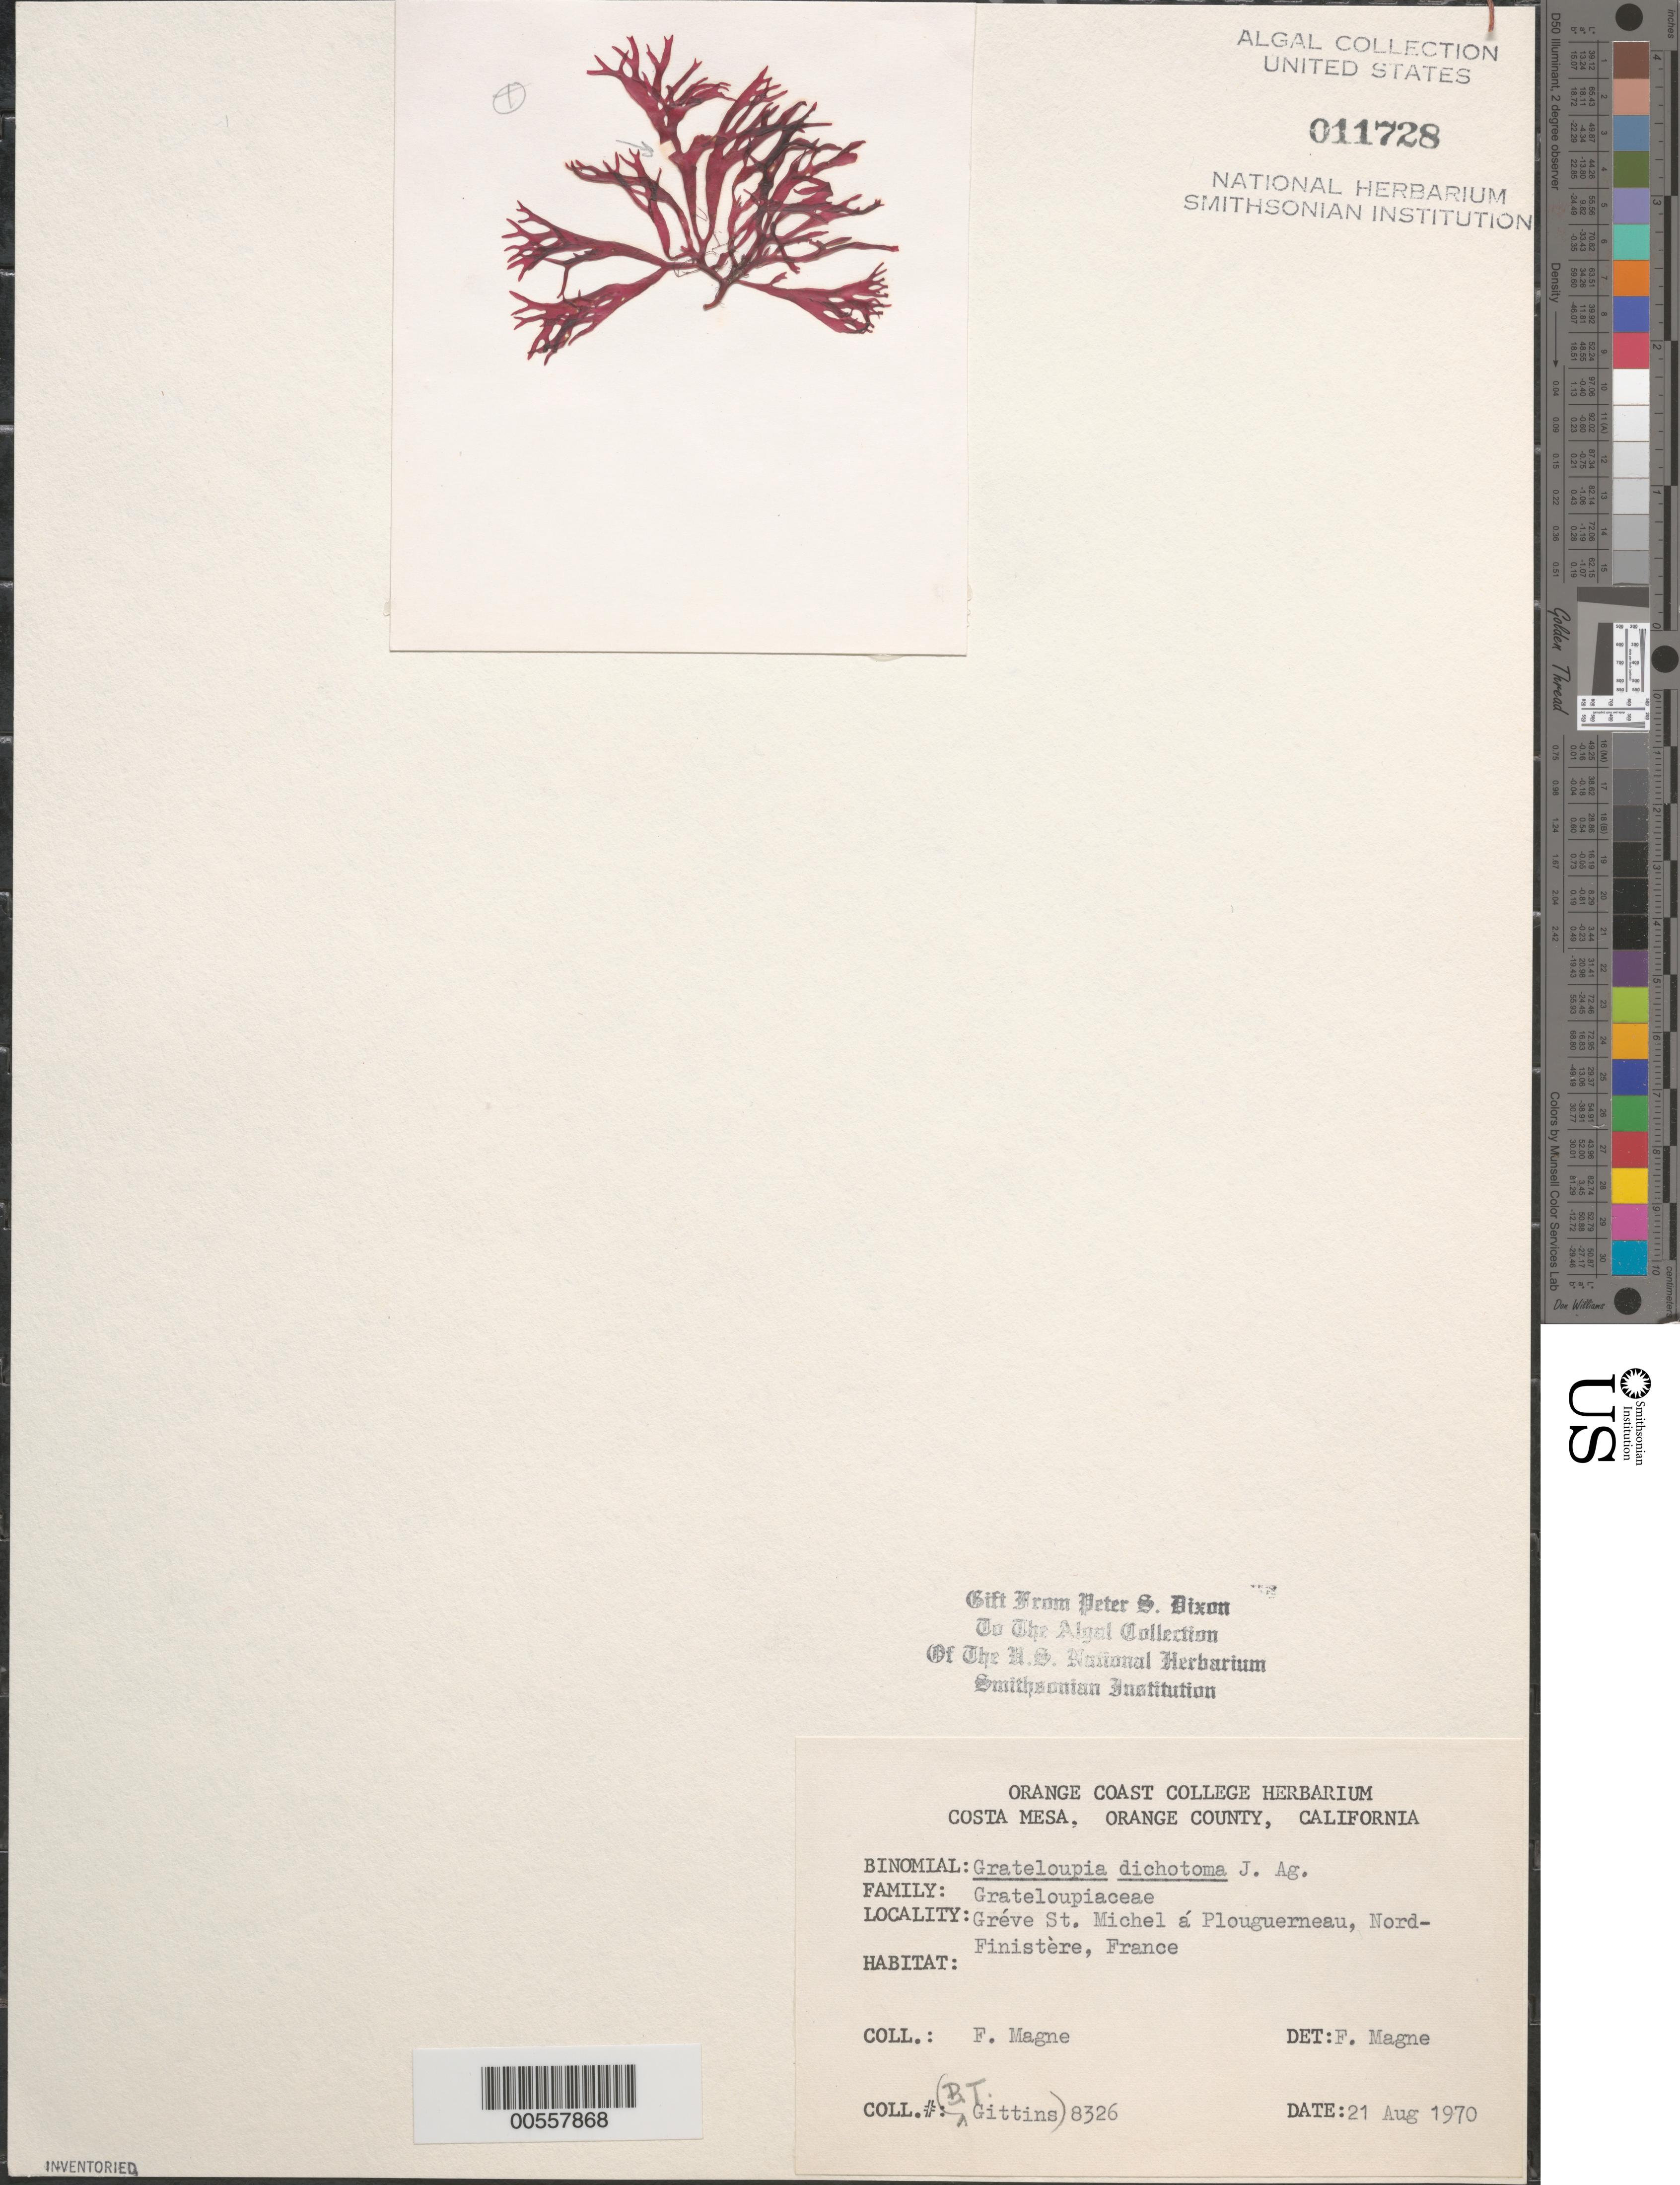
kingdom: Plantae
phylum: Rhodophyta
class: Florideophyceae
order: Halymeniales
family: Halymeniaceae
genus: Dermocorynus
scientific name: Dermocorynus dichotomus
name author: (J. Agardh) Gargiulo et al.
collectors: F. Magne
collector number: Btg 8326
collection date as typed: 21 Aug 1970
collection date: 1970-08-21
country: France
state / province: Bretagne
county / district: Finistère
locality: Greve St. Michel a Plouguerneau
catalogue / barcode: US 11728